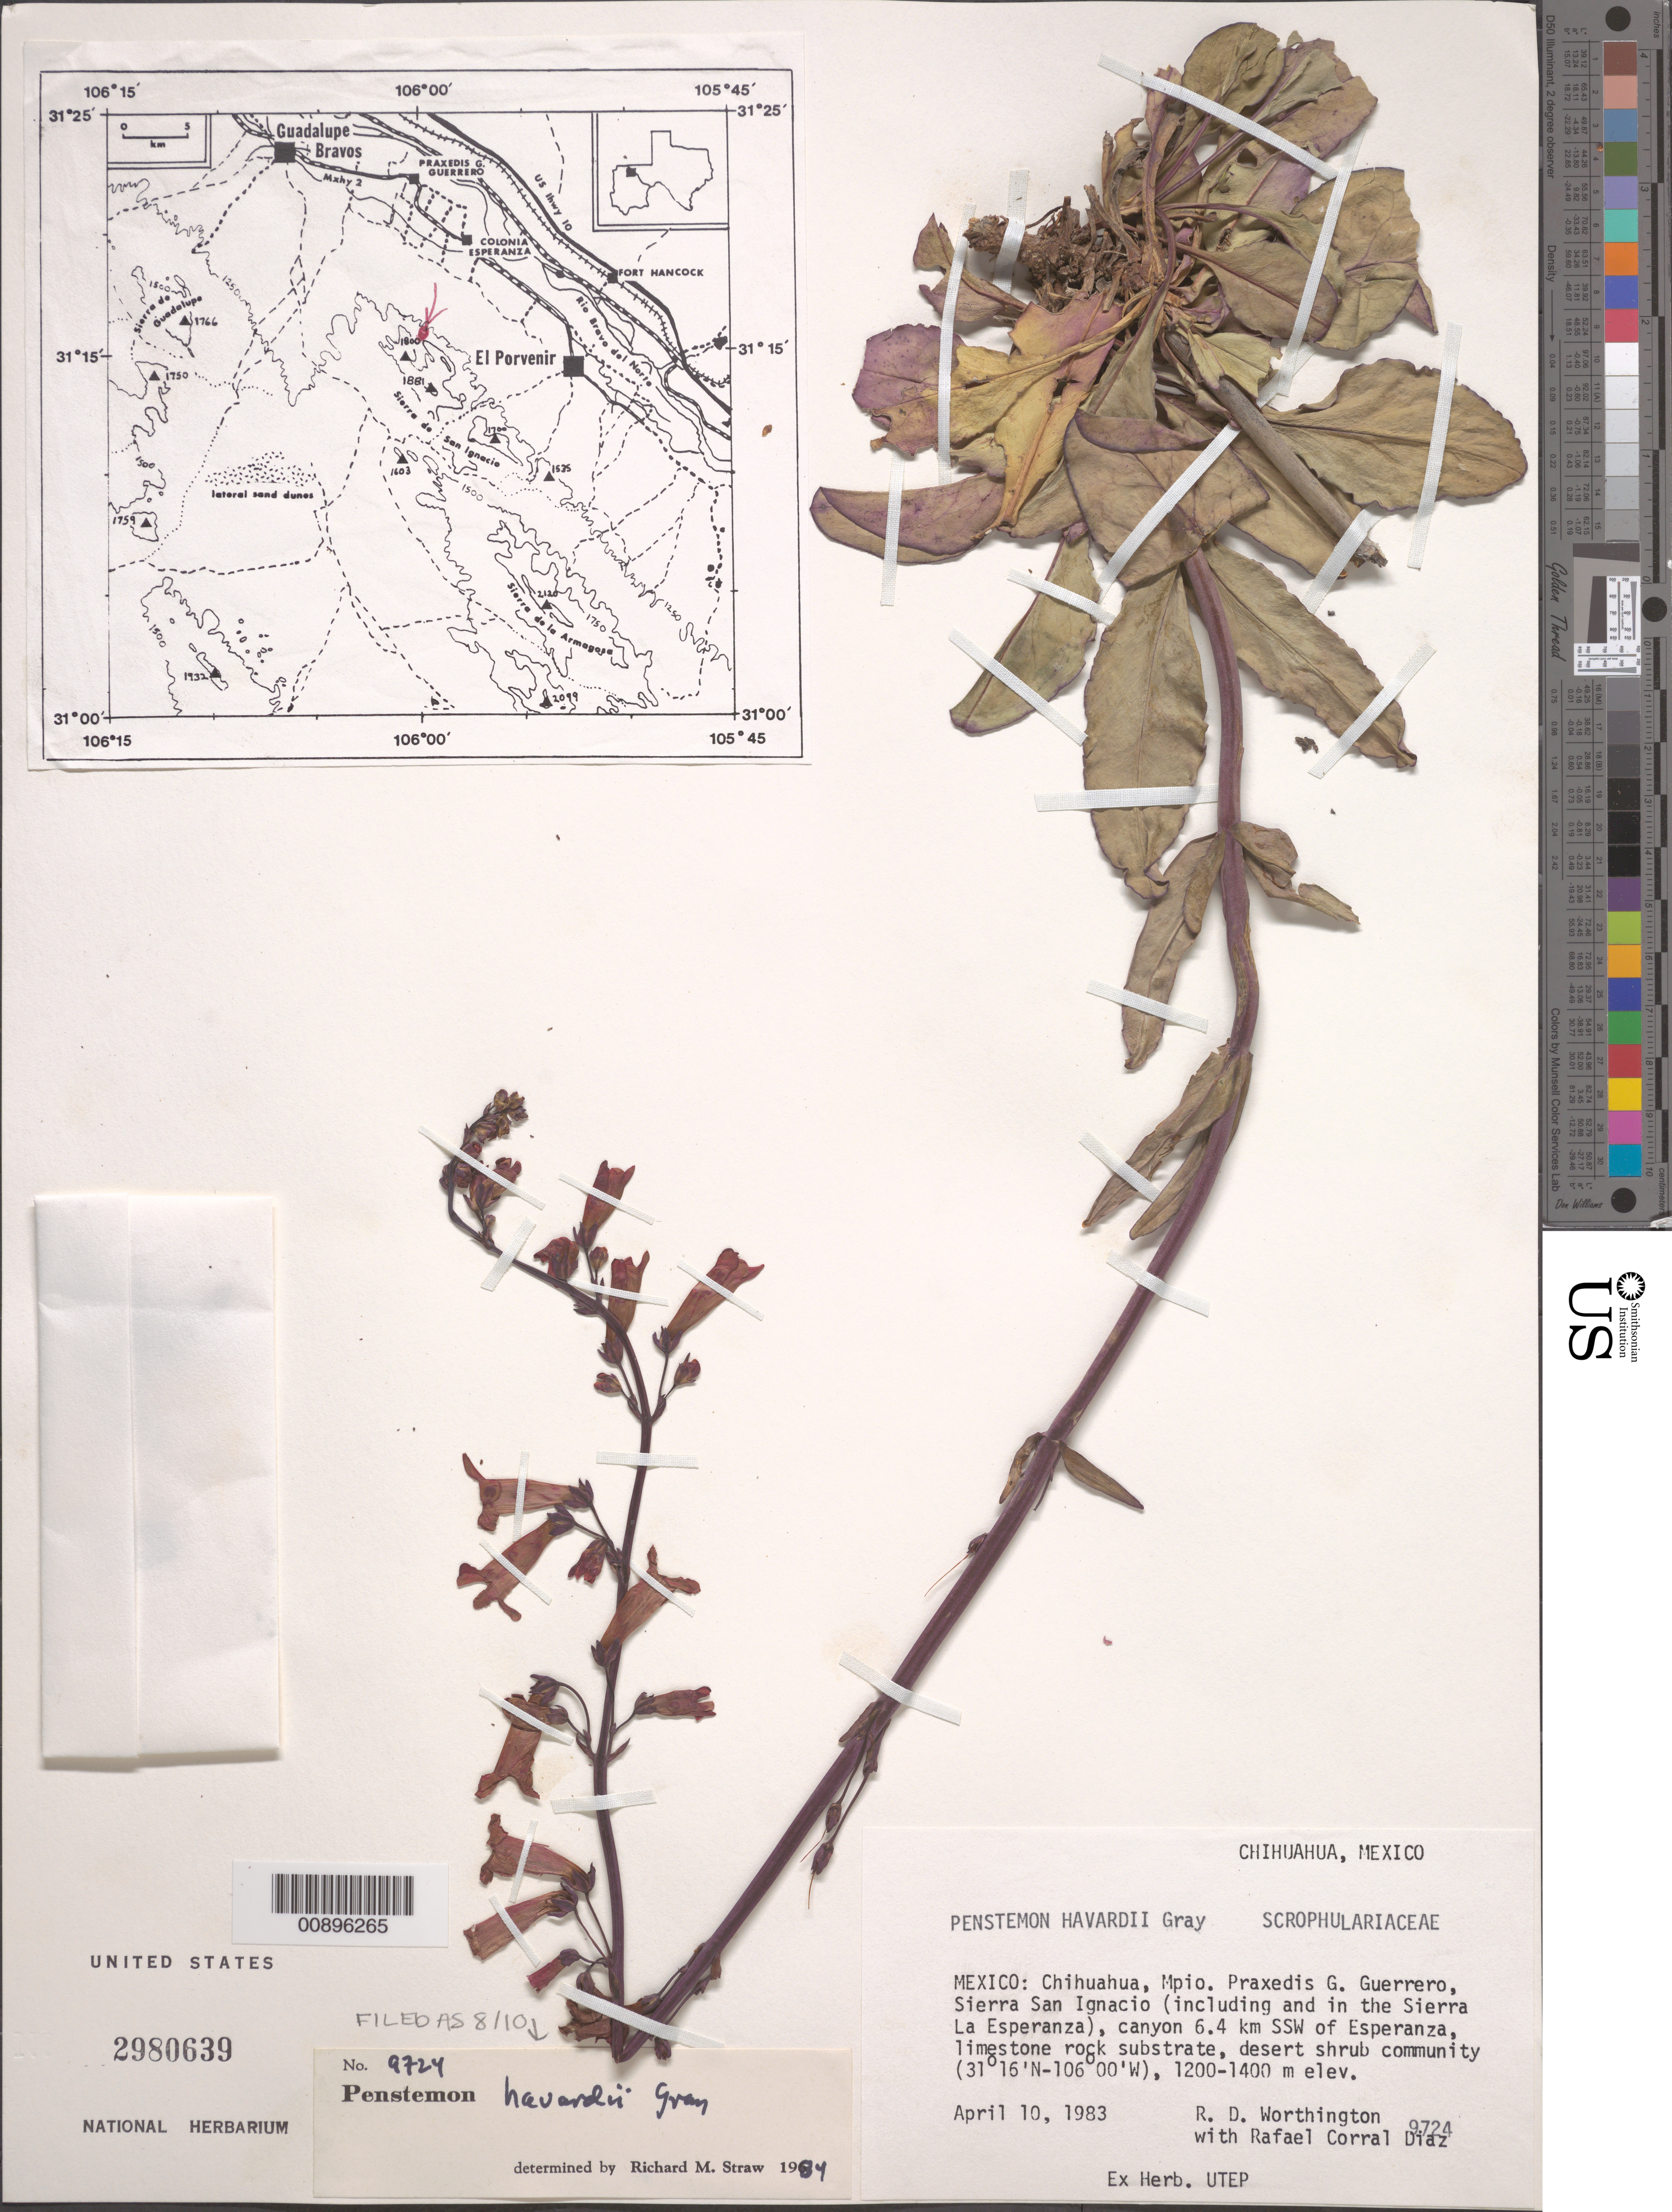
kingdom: Plantae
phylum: Tracheophyta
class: Magnoliopsida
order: Lamiales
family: Plantaginaceae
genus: Penstemon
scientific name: Penstemon havardii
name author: A. Gray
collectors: R. Worthington & Corral Díaz, R.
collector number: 9724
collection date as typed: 10 Apr 1983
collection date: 1983-04-10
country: Mexico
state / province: Chihuahua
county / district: Praxedis G. Guerrero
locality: Sierra San Ignacio (including and in the Sierra La Esperanza), canyon 6.4 km SSW of Esperanza.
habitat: Limestone rock substrate, desert shrub community.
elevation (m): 1400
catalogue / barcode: US 2980639